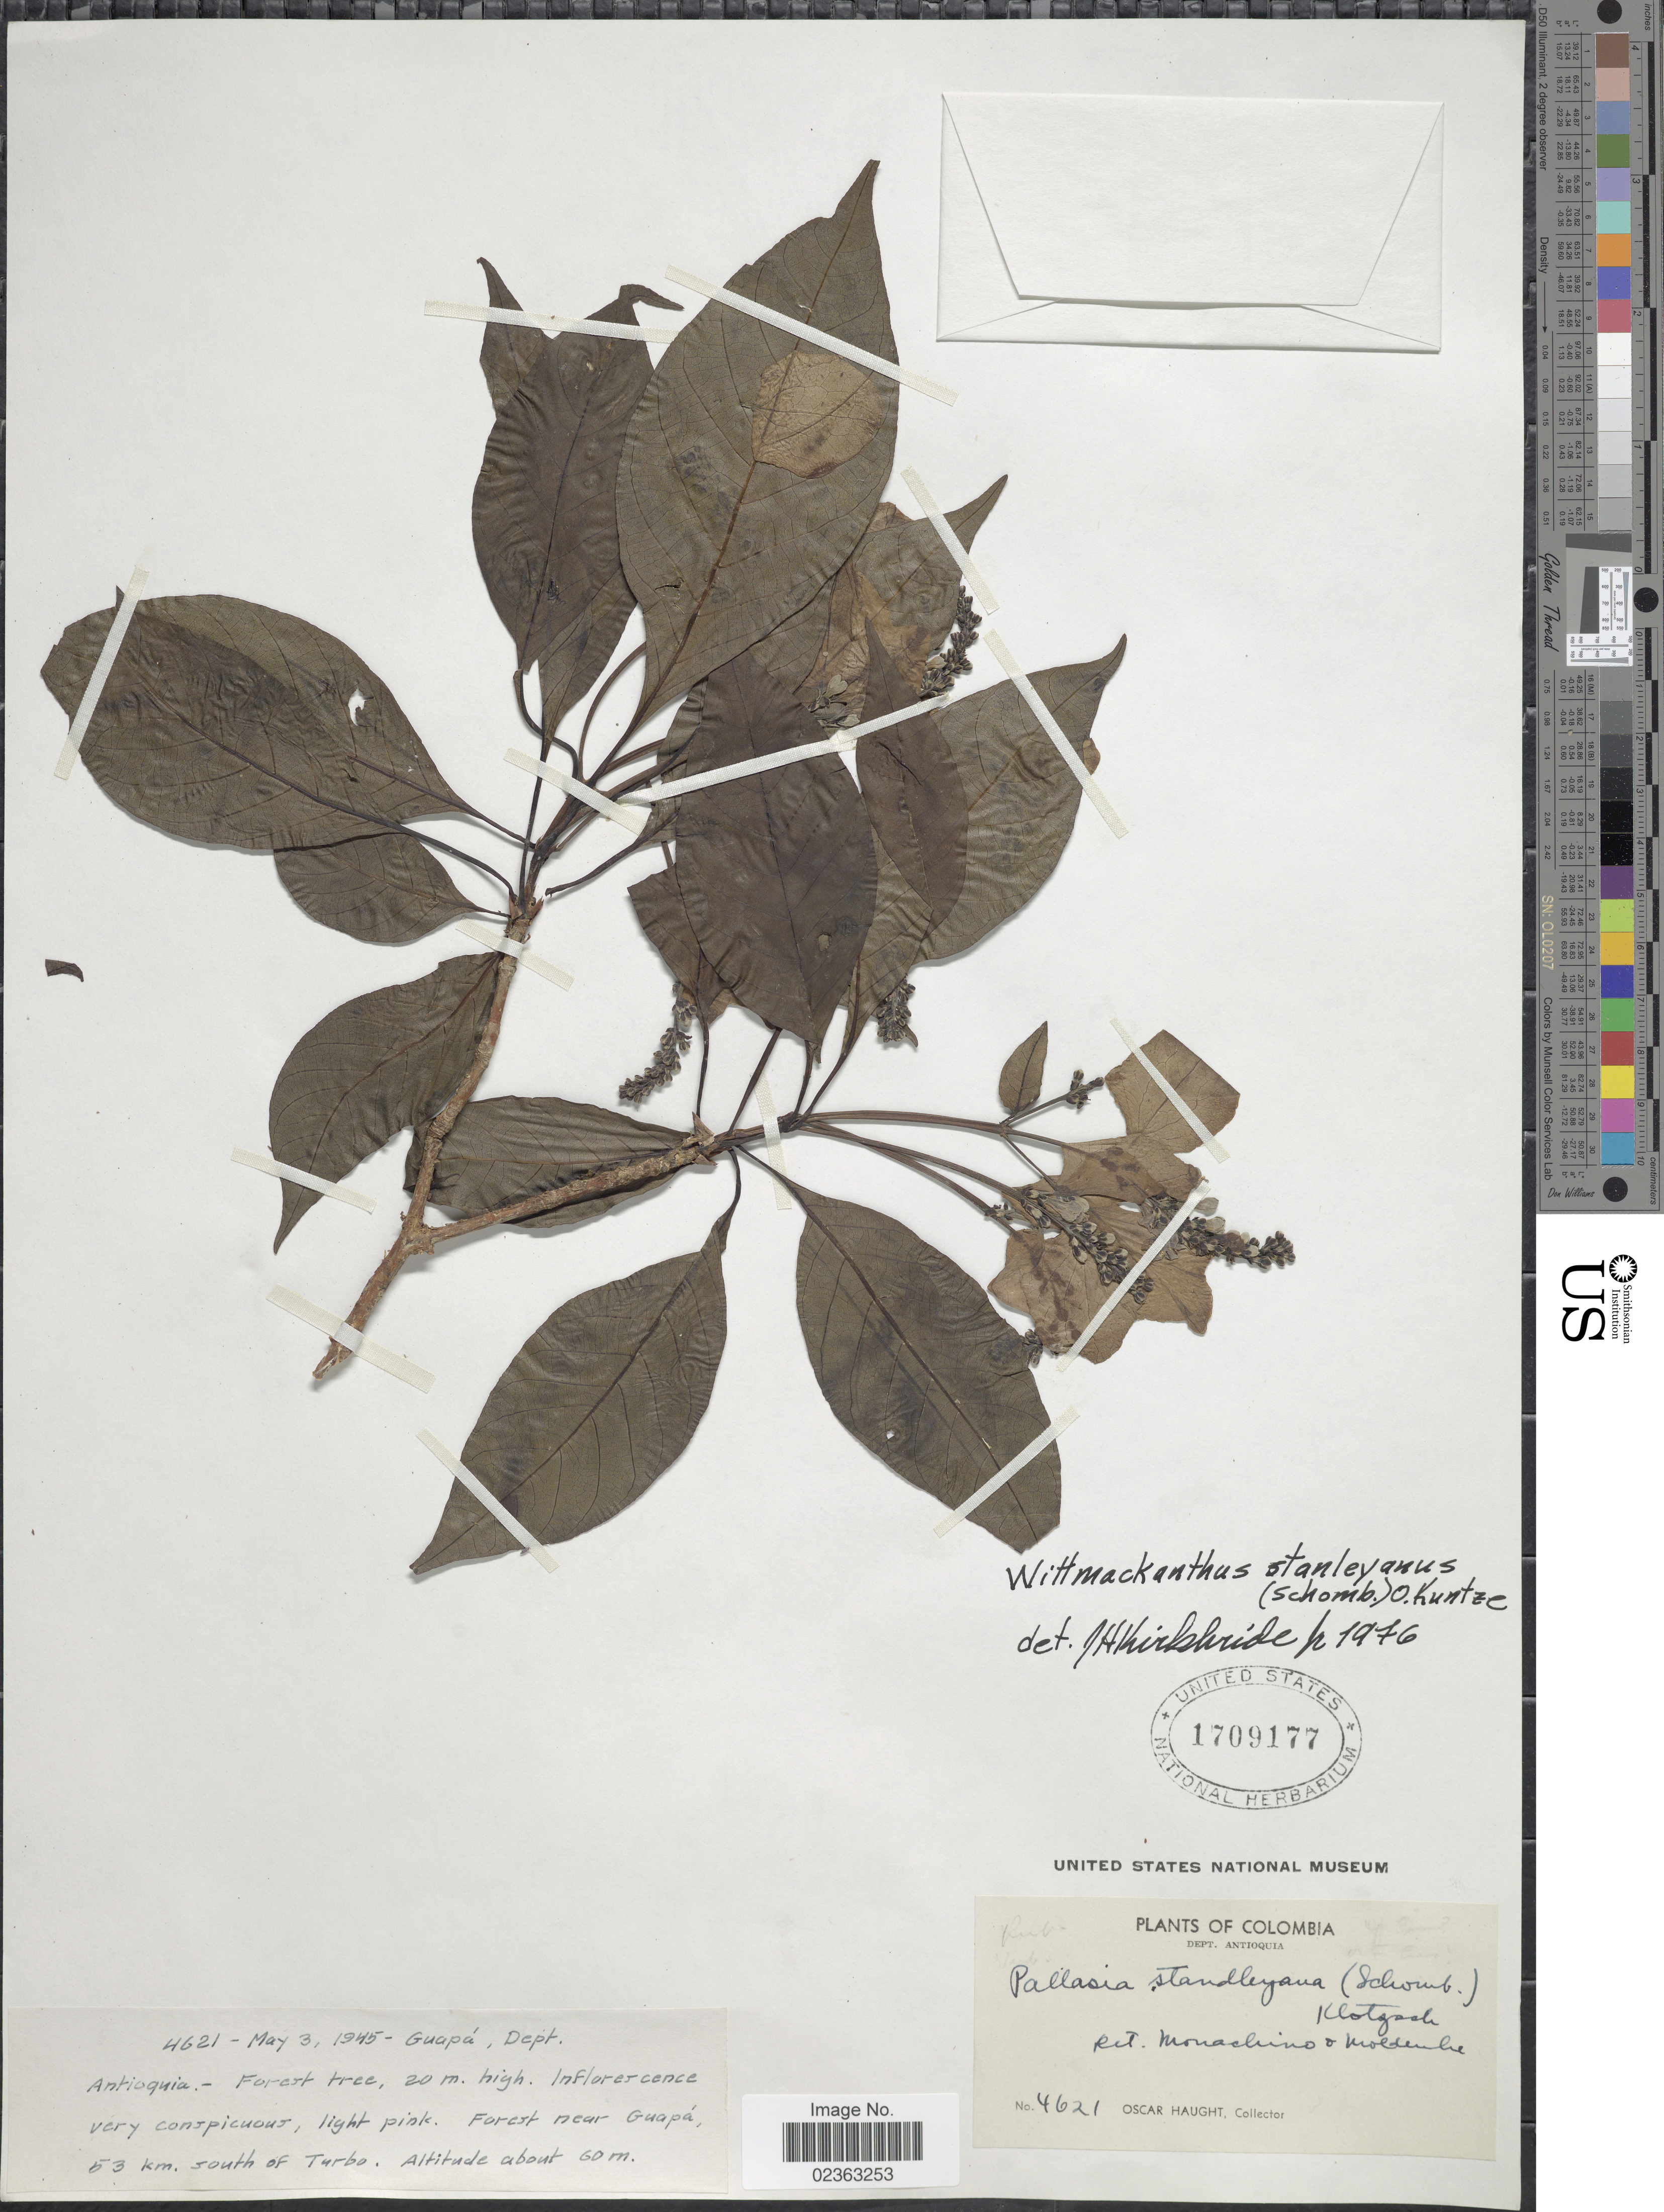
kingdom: Plantae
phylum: Tracheophyta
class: Magnoliopsida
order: Gentianales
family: Rubiaceae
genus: Wittmackanthus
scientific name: Wittmackanthus stanleyanus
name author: (R.H. Schomb.) Kuntze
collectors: O. Haught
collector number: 4621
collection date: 1945-05-03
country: Colombia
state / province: Antioquia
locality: Guapa, forest near Guapa, 53 km. south of Turbo.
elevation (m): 60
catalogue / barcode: US 1709177